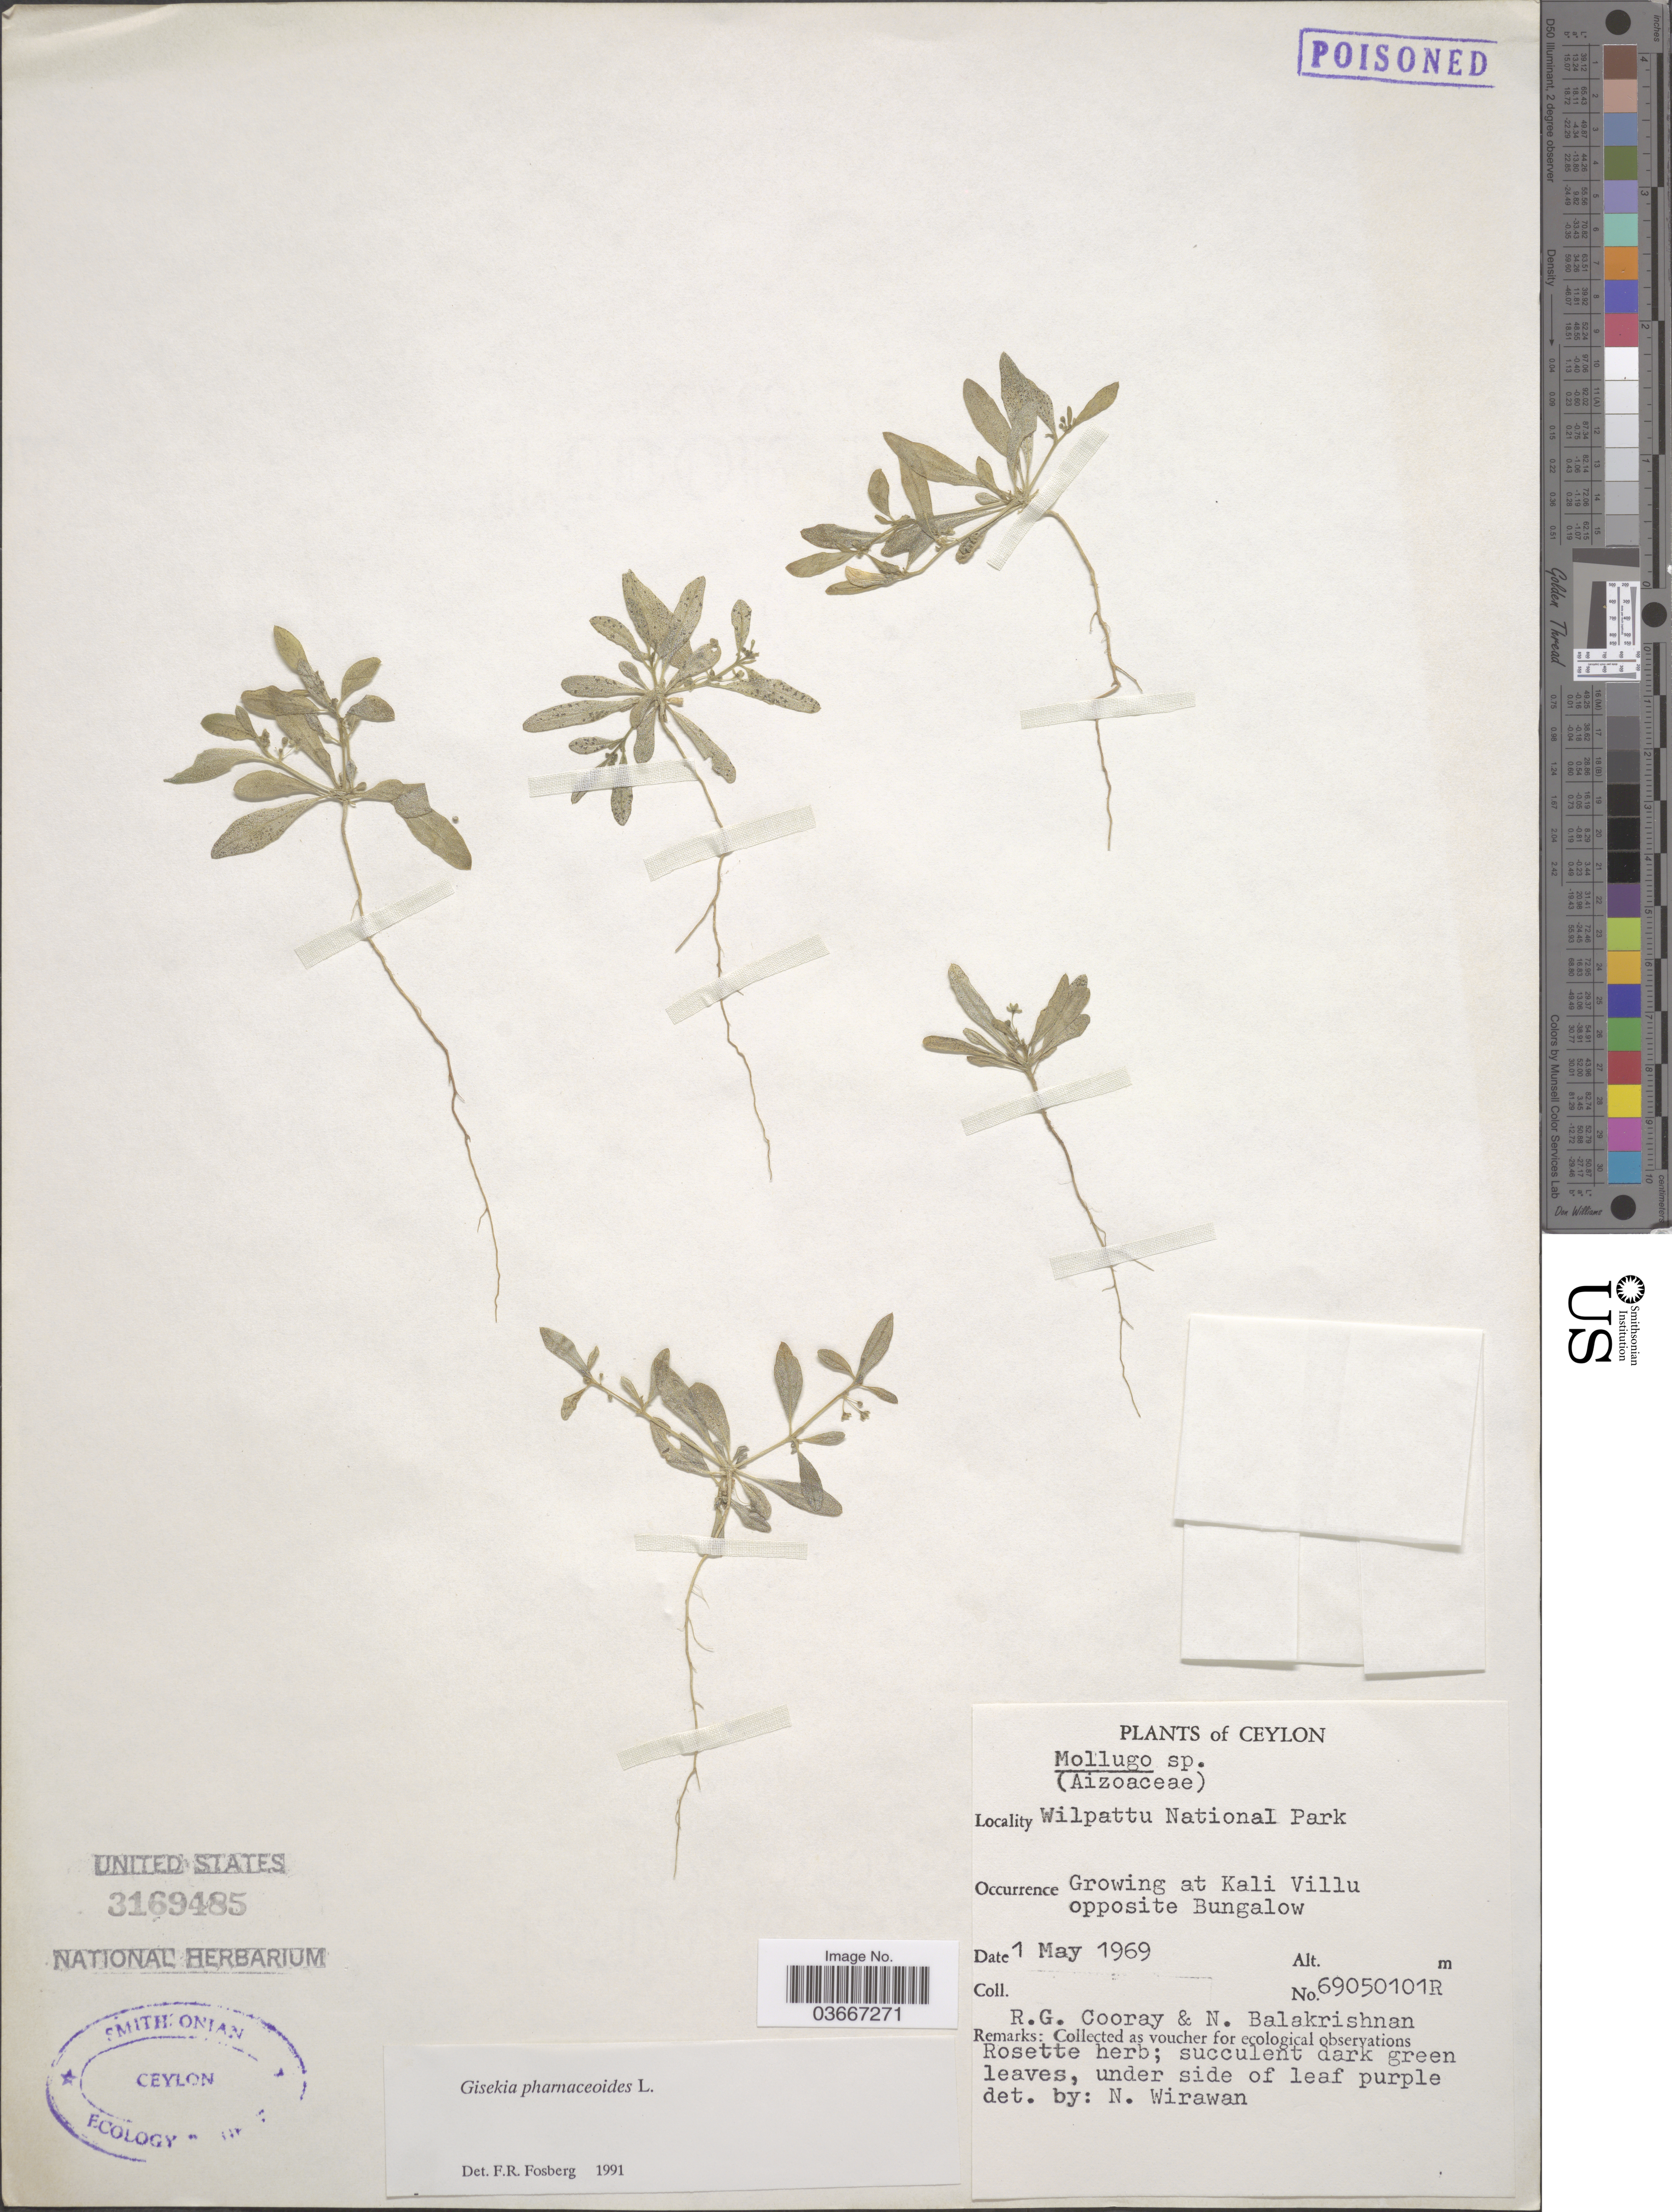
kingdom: Plantae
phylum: Tracheophyta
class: Magnoliopsida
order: Caryophyllales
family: Gisekiaceae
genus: Gisekia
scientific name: Gisekia sp.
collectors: R. Cooray & N. Balakrishnan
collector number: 69050101R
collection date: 1969-05-01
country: Sri Lanka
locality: Ceylon. Wilpattu National Park. Kali Villu opposite Bungalow.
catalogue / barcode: US 3169485